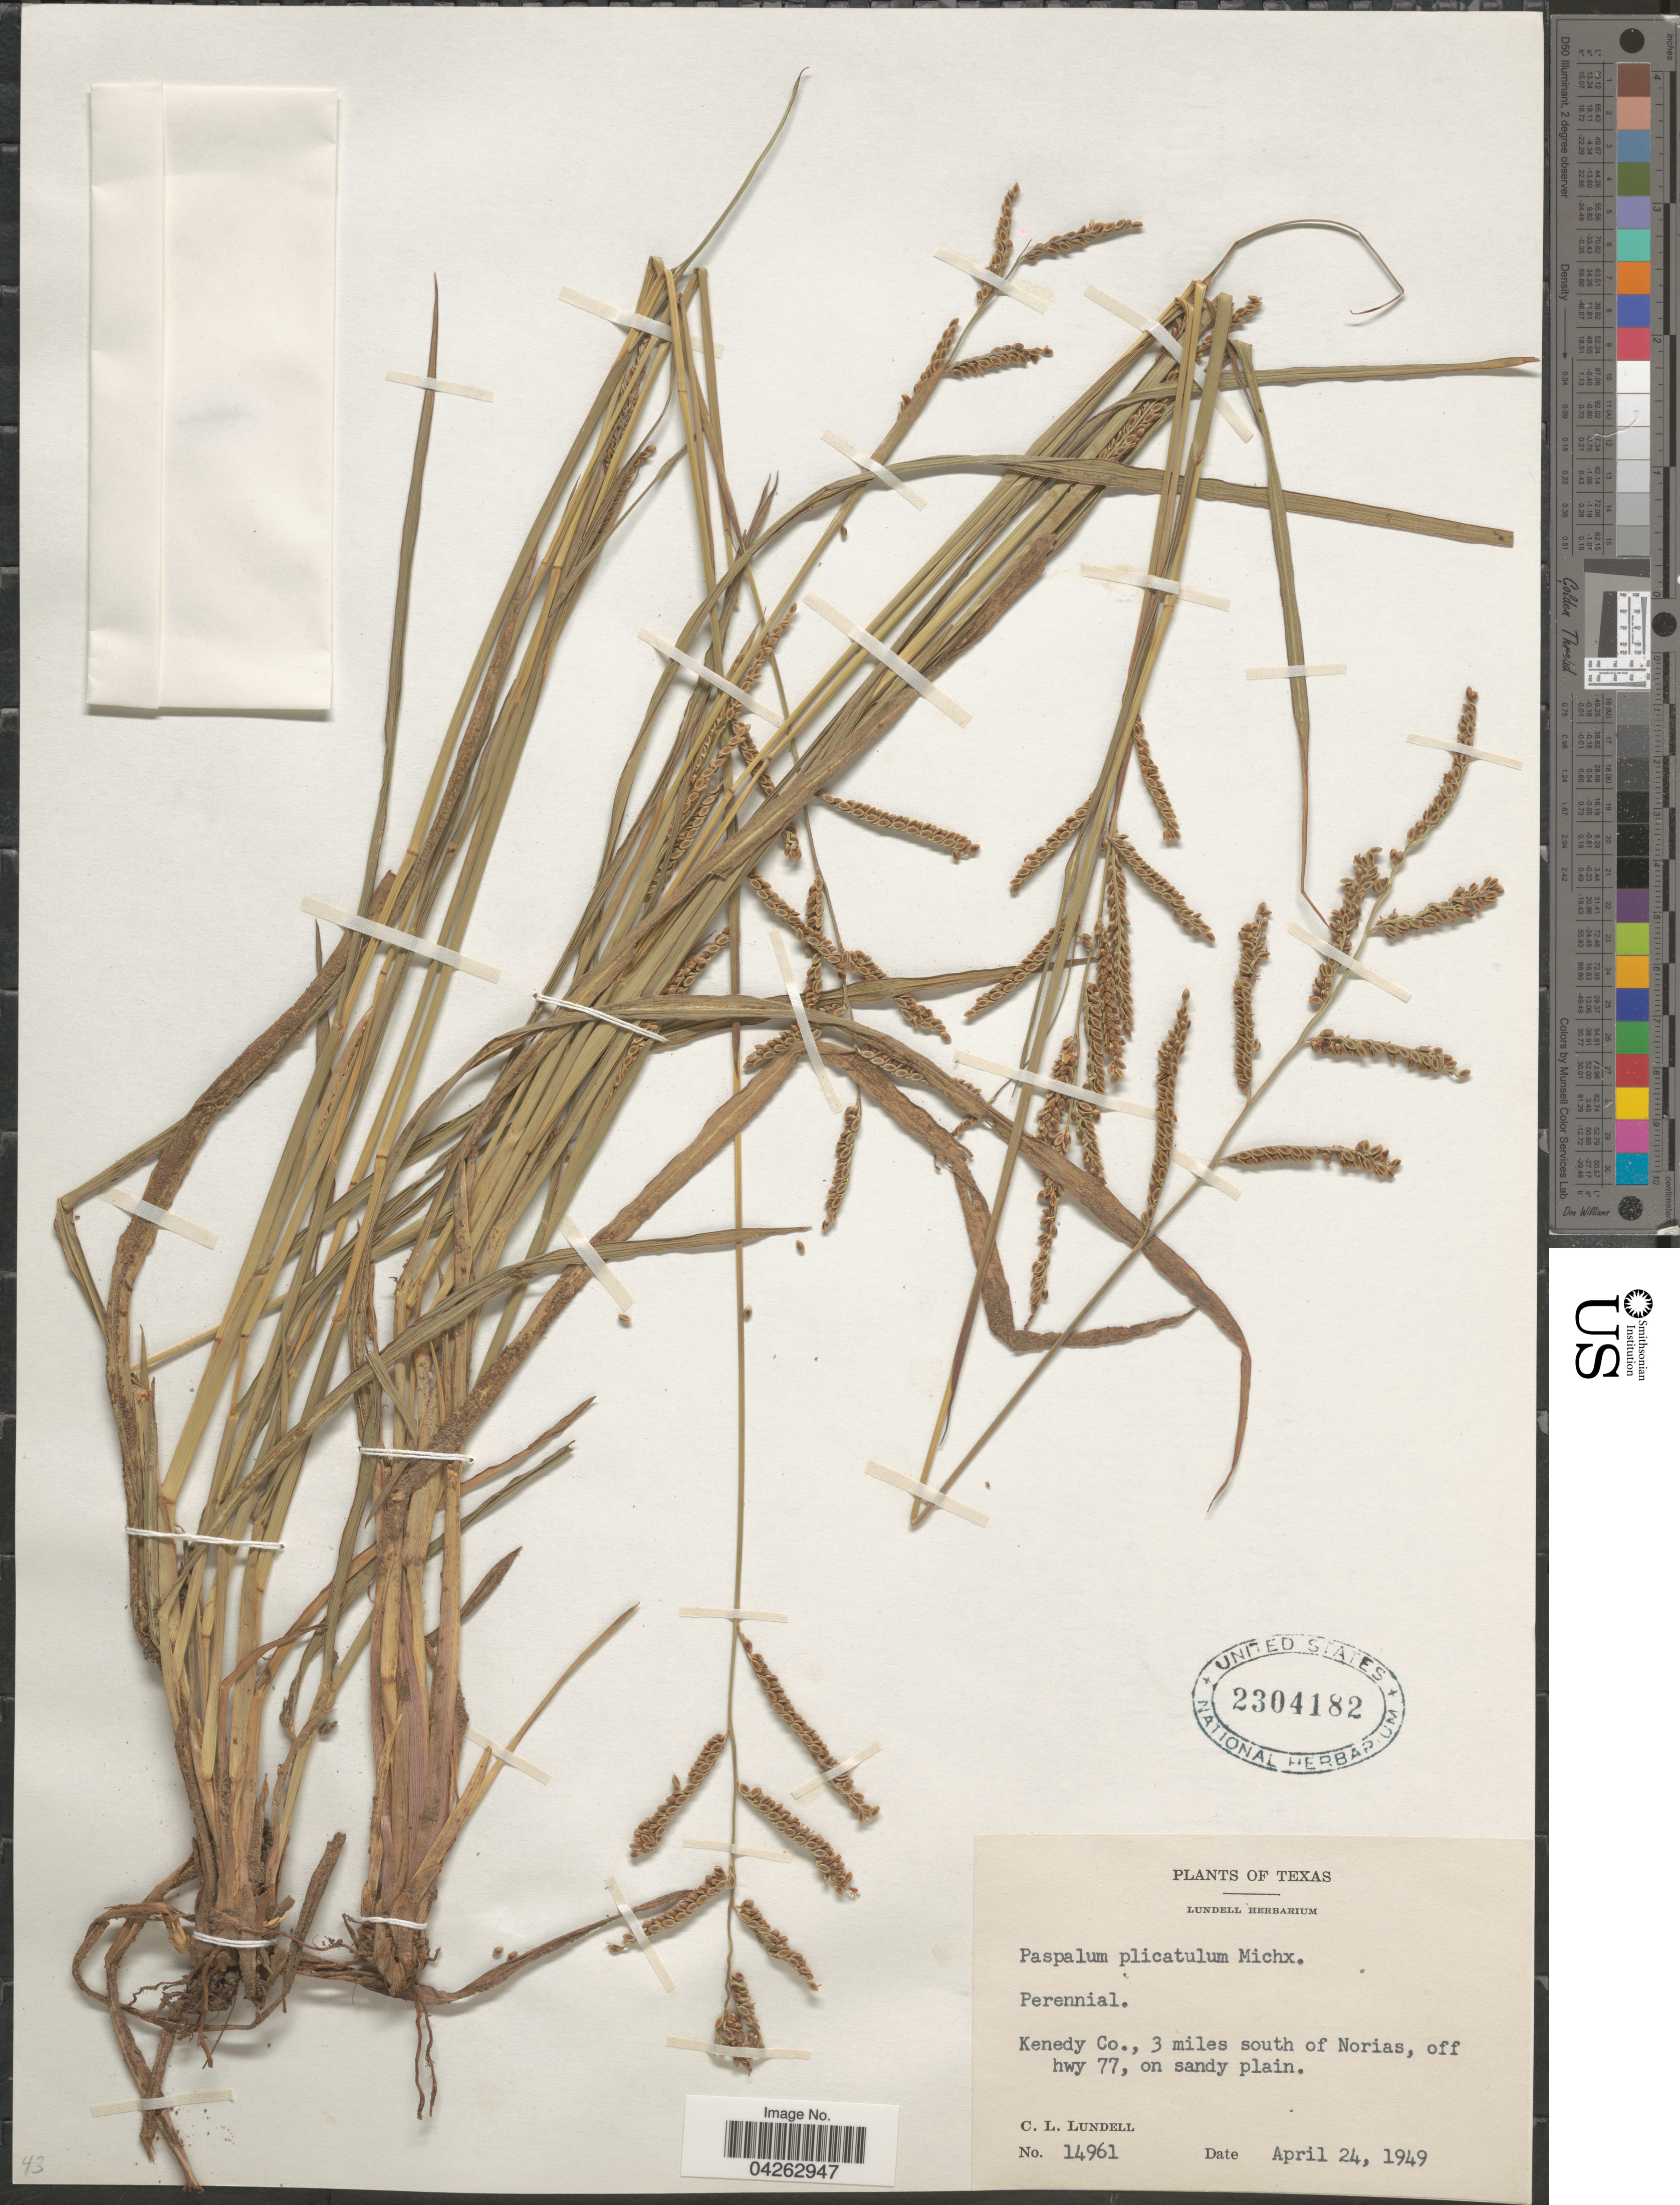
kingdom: Plantae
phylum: Tracheophyta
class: Liliopsida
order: Poales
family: Poaceae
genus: Paspalum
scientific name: Paspalum plicatulum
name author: Michx.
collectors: C. L. Lundell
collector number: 14961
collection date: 1949-04-24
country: United States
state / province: Texas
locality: Kenedy Co., 3 miles south of Norias, off hwy 77.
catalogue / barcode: US 2304182